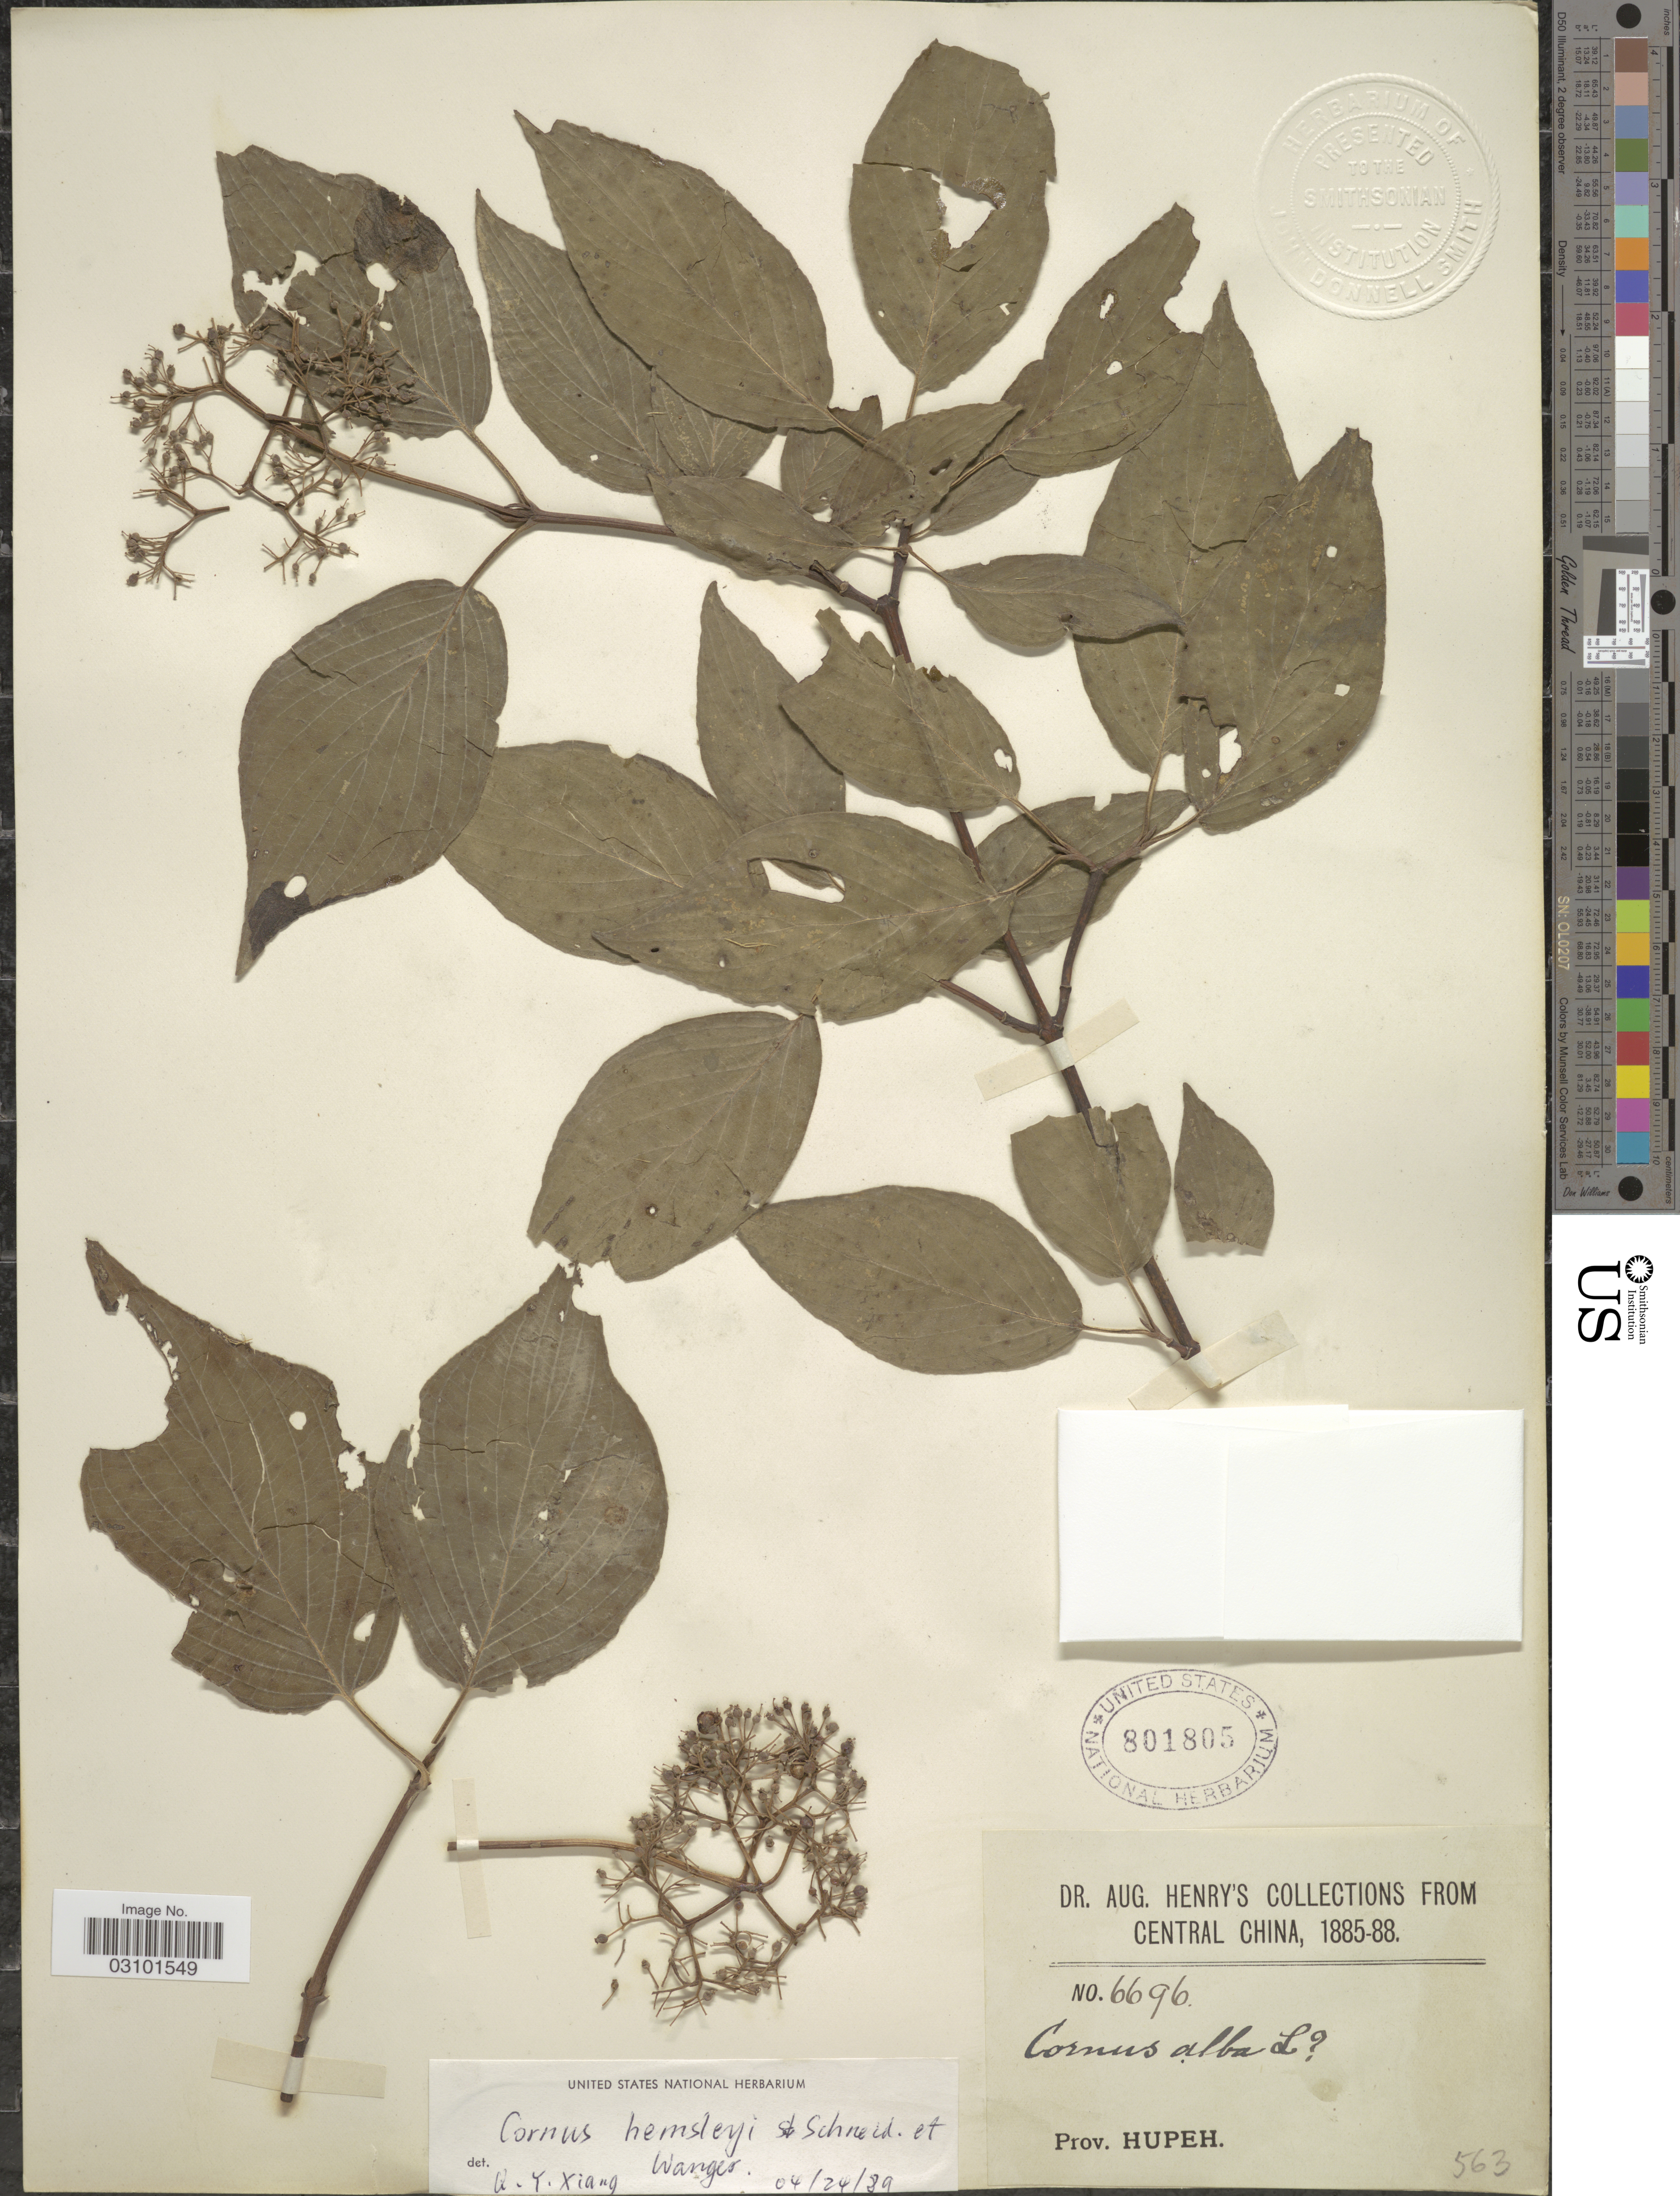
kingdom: Plantae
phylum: Tracheophyta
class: Magnoliopsida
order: Cornales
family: Cornaceae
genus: Cornus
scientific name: Cornus hemsleyi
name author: C.K. Schneid. & Wagnerin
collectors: A. Henry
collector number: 6696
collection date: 1885/1888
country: China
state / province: Hubei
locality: Central China. Prov. Hupeh.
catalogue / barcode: US 801805